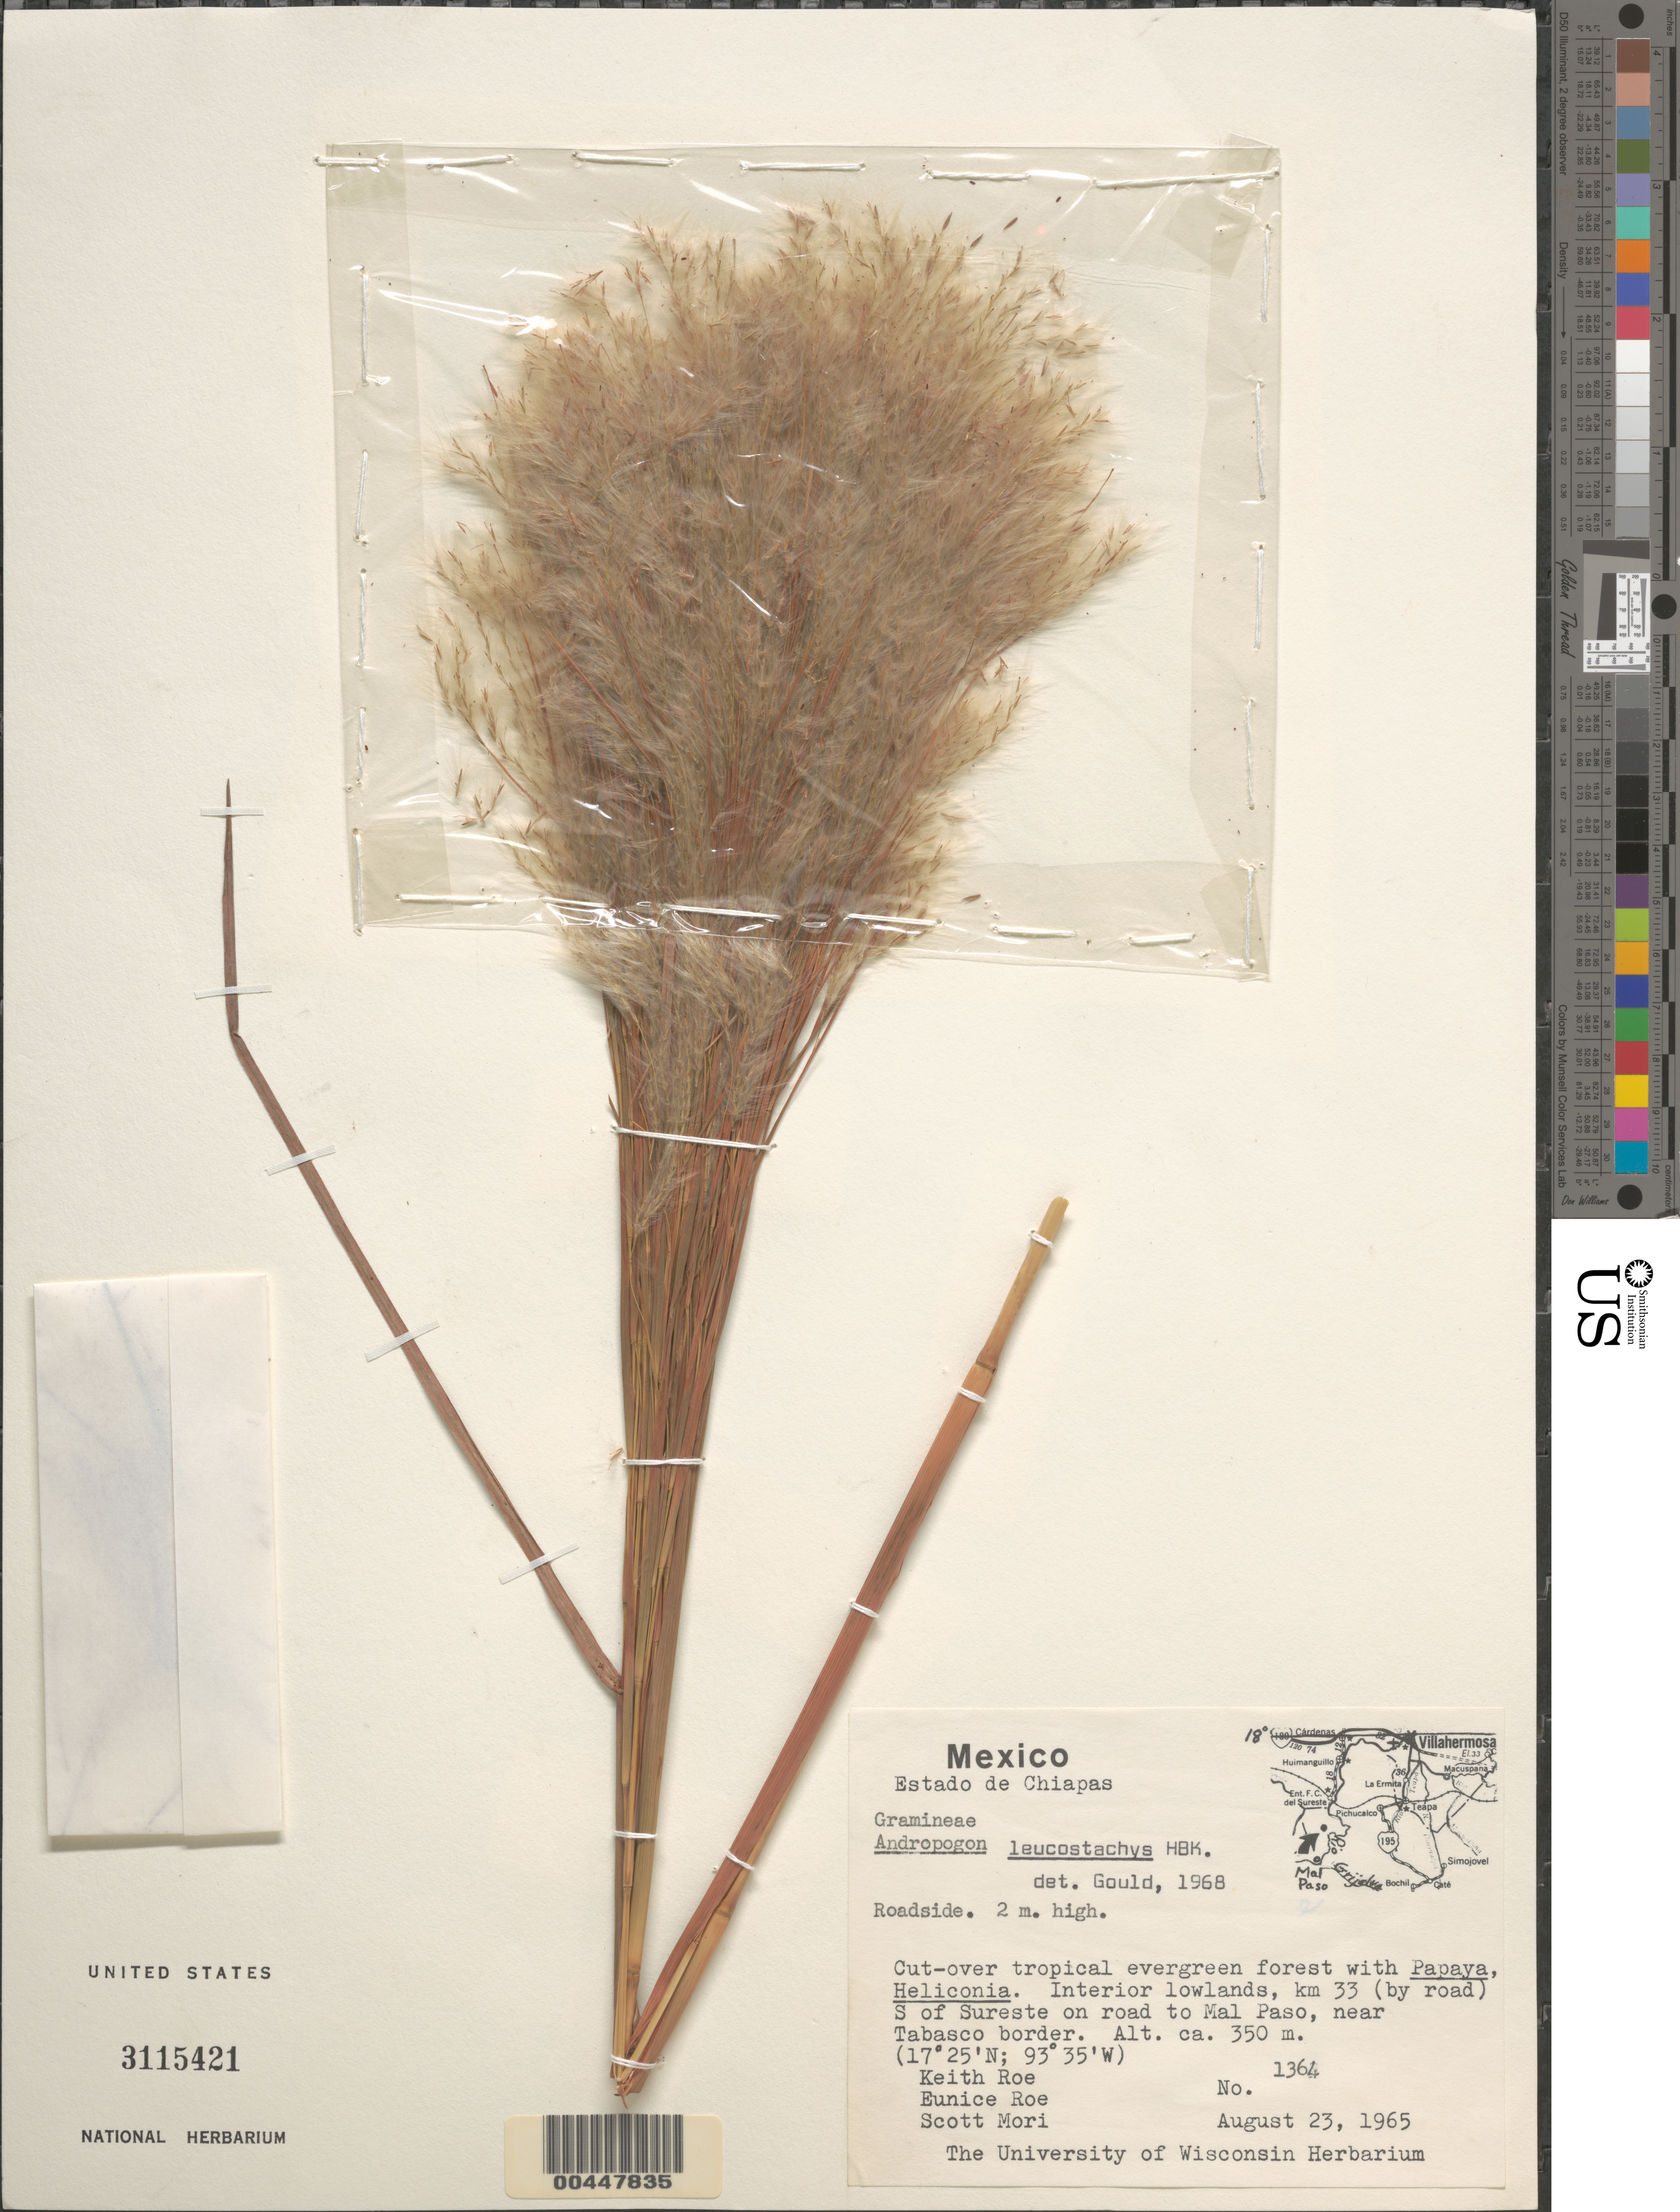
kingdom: Plantae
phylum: Tracheophyta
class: Liliopsida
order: Poales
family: Poaceae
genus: Andropogon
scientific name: Andropogon leucostachyus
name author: Kunth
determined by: Gould, F. W.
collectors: K. E. Roe, E. Roe & S. Mori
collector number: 1364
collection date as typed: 23 Aug 1965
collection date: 1965-08-23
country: Mexico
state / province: Chiapas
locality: Km 33 (by rd) SSE on rd to Mal Paso, near Tabasco border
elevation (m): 350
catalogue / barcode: US 3115421